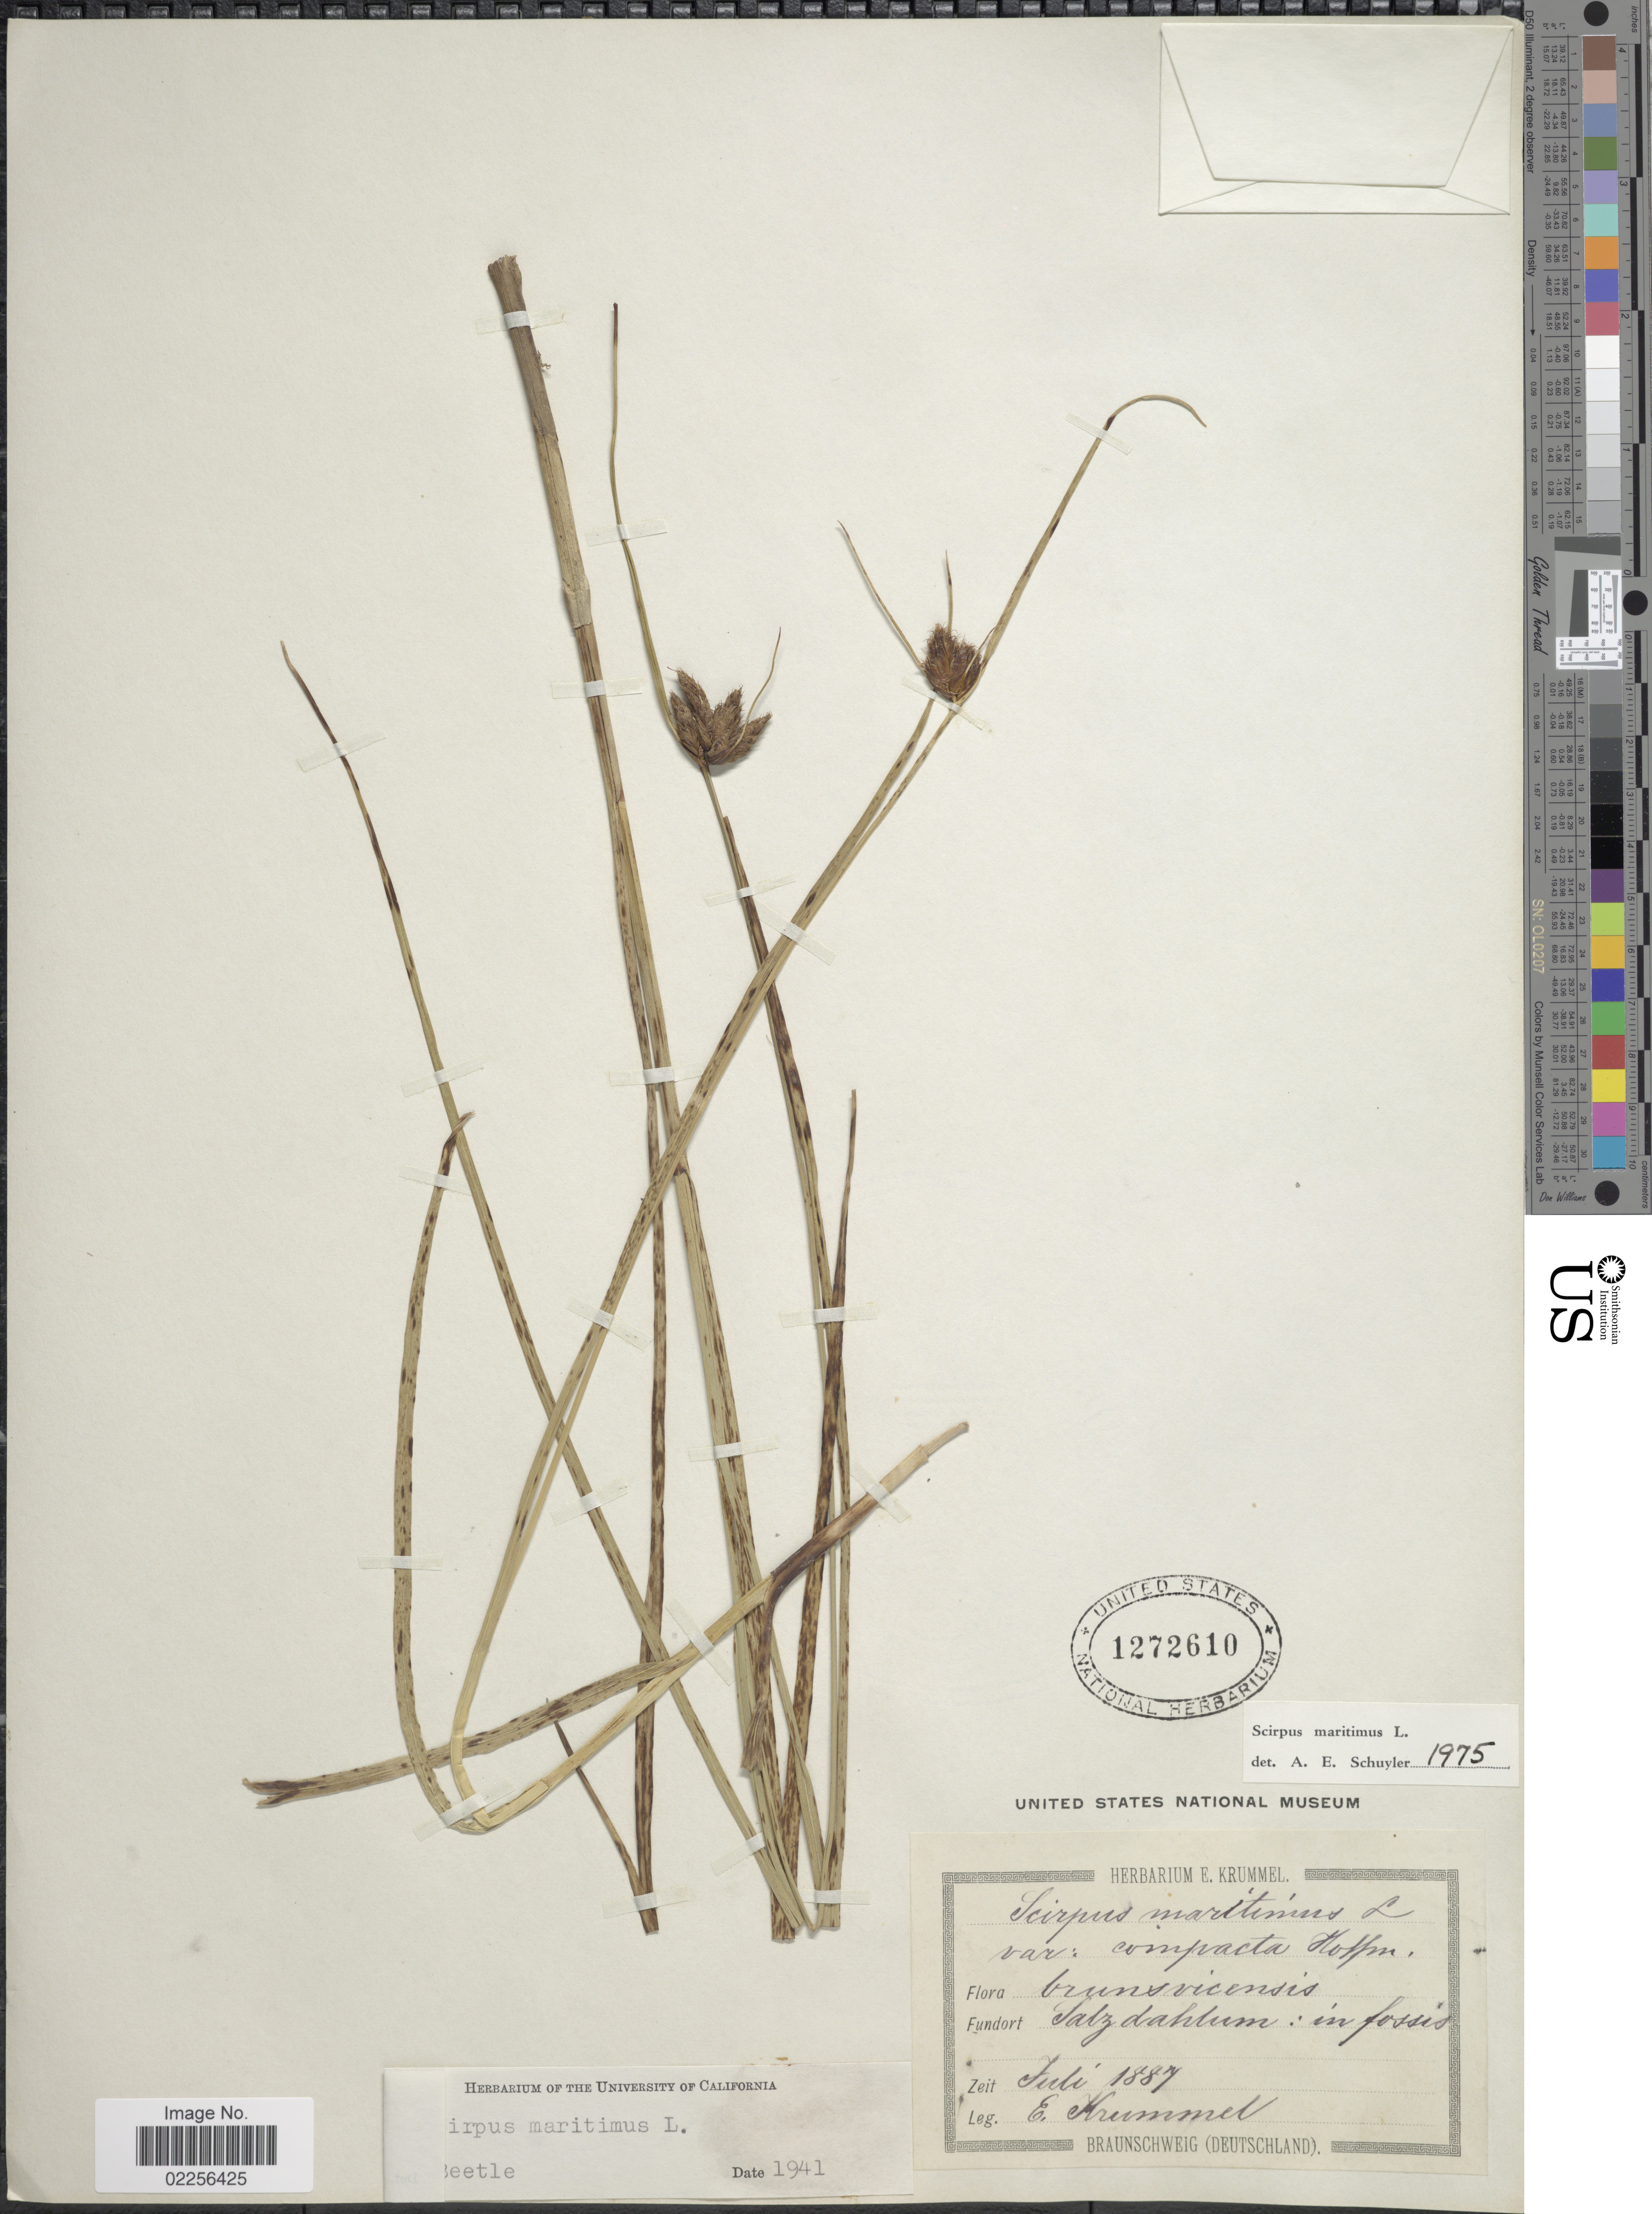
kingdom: Plantae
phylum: Tracheophyta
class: Liliopsida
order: Poales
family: Cyperaceae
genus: Bolboschoenus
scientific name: Bolboschoenus maritimus subsp. maritimus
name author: (L.) Palla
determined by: Strong, Mark T., (BOT), Smithsonian Institution - National Museum of Natural History (UNITED STATES)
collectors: E. Krummel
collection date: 1887-07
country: Germany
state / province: Niedersachsen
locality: Brunsvicensis, Salzdahlum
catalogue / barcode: US 1272610